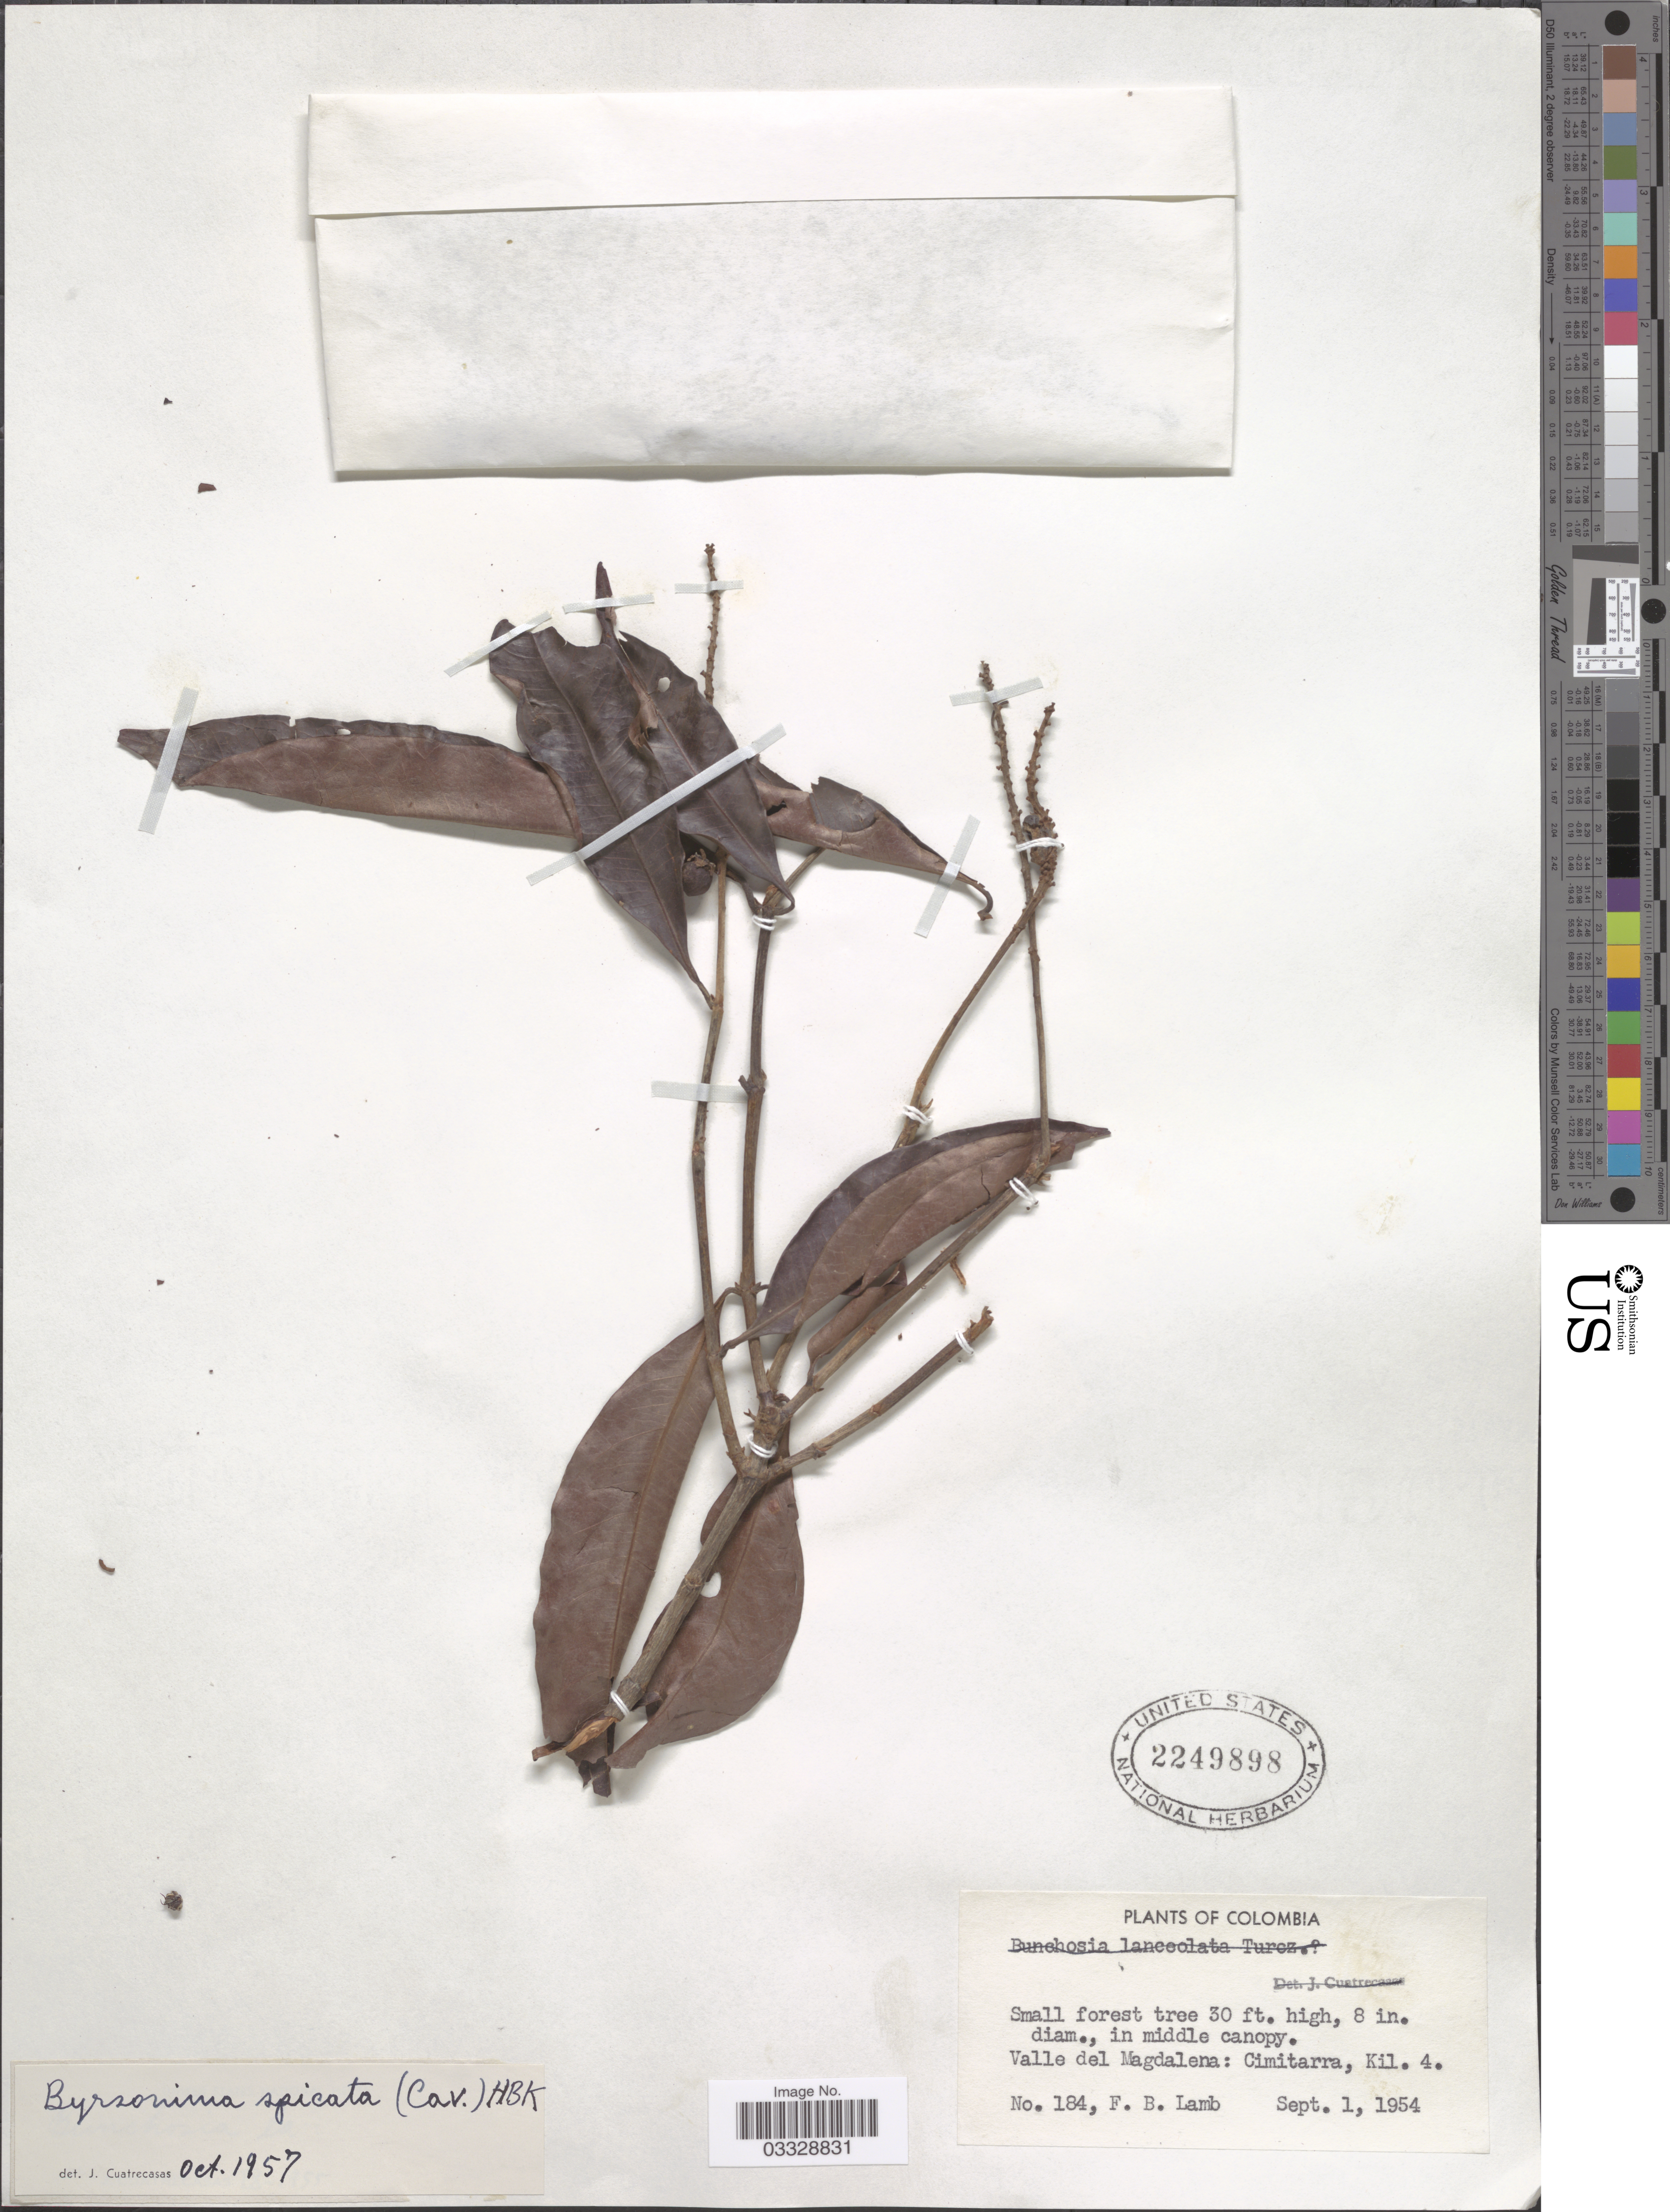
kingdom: Plantae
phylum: Tracheophyta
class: Magnoliopsida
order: Malpighiales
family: Malpighiaceae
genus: Byrsonima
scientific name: Byrsonima coriacea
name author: (Sw.) DC.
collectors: F. B. Lamb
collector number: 184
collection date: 1954-09-01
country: Colombia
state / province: Magdalena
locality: Valle del Magdalena: Cimitarra, Kil. 4.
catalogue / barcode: US 2249898